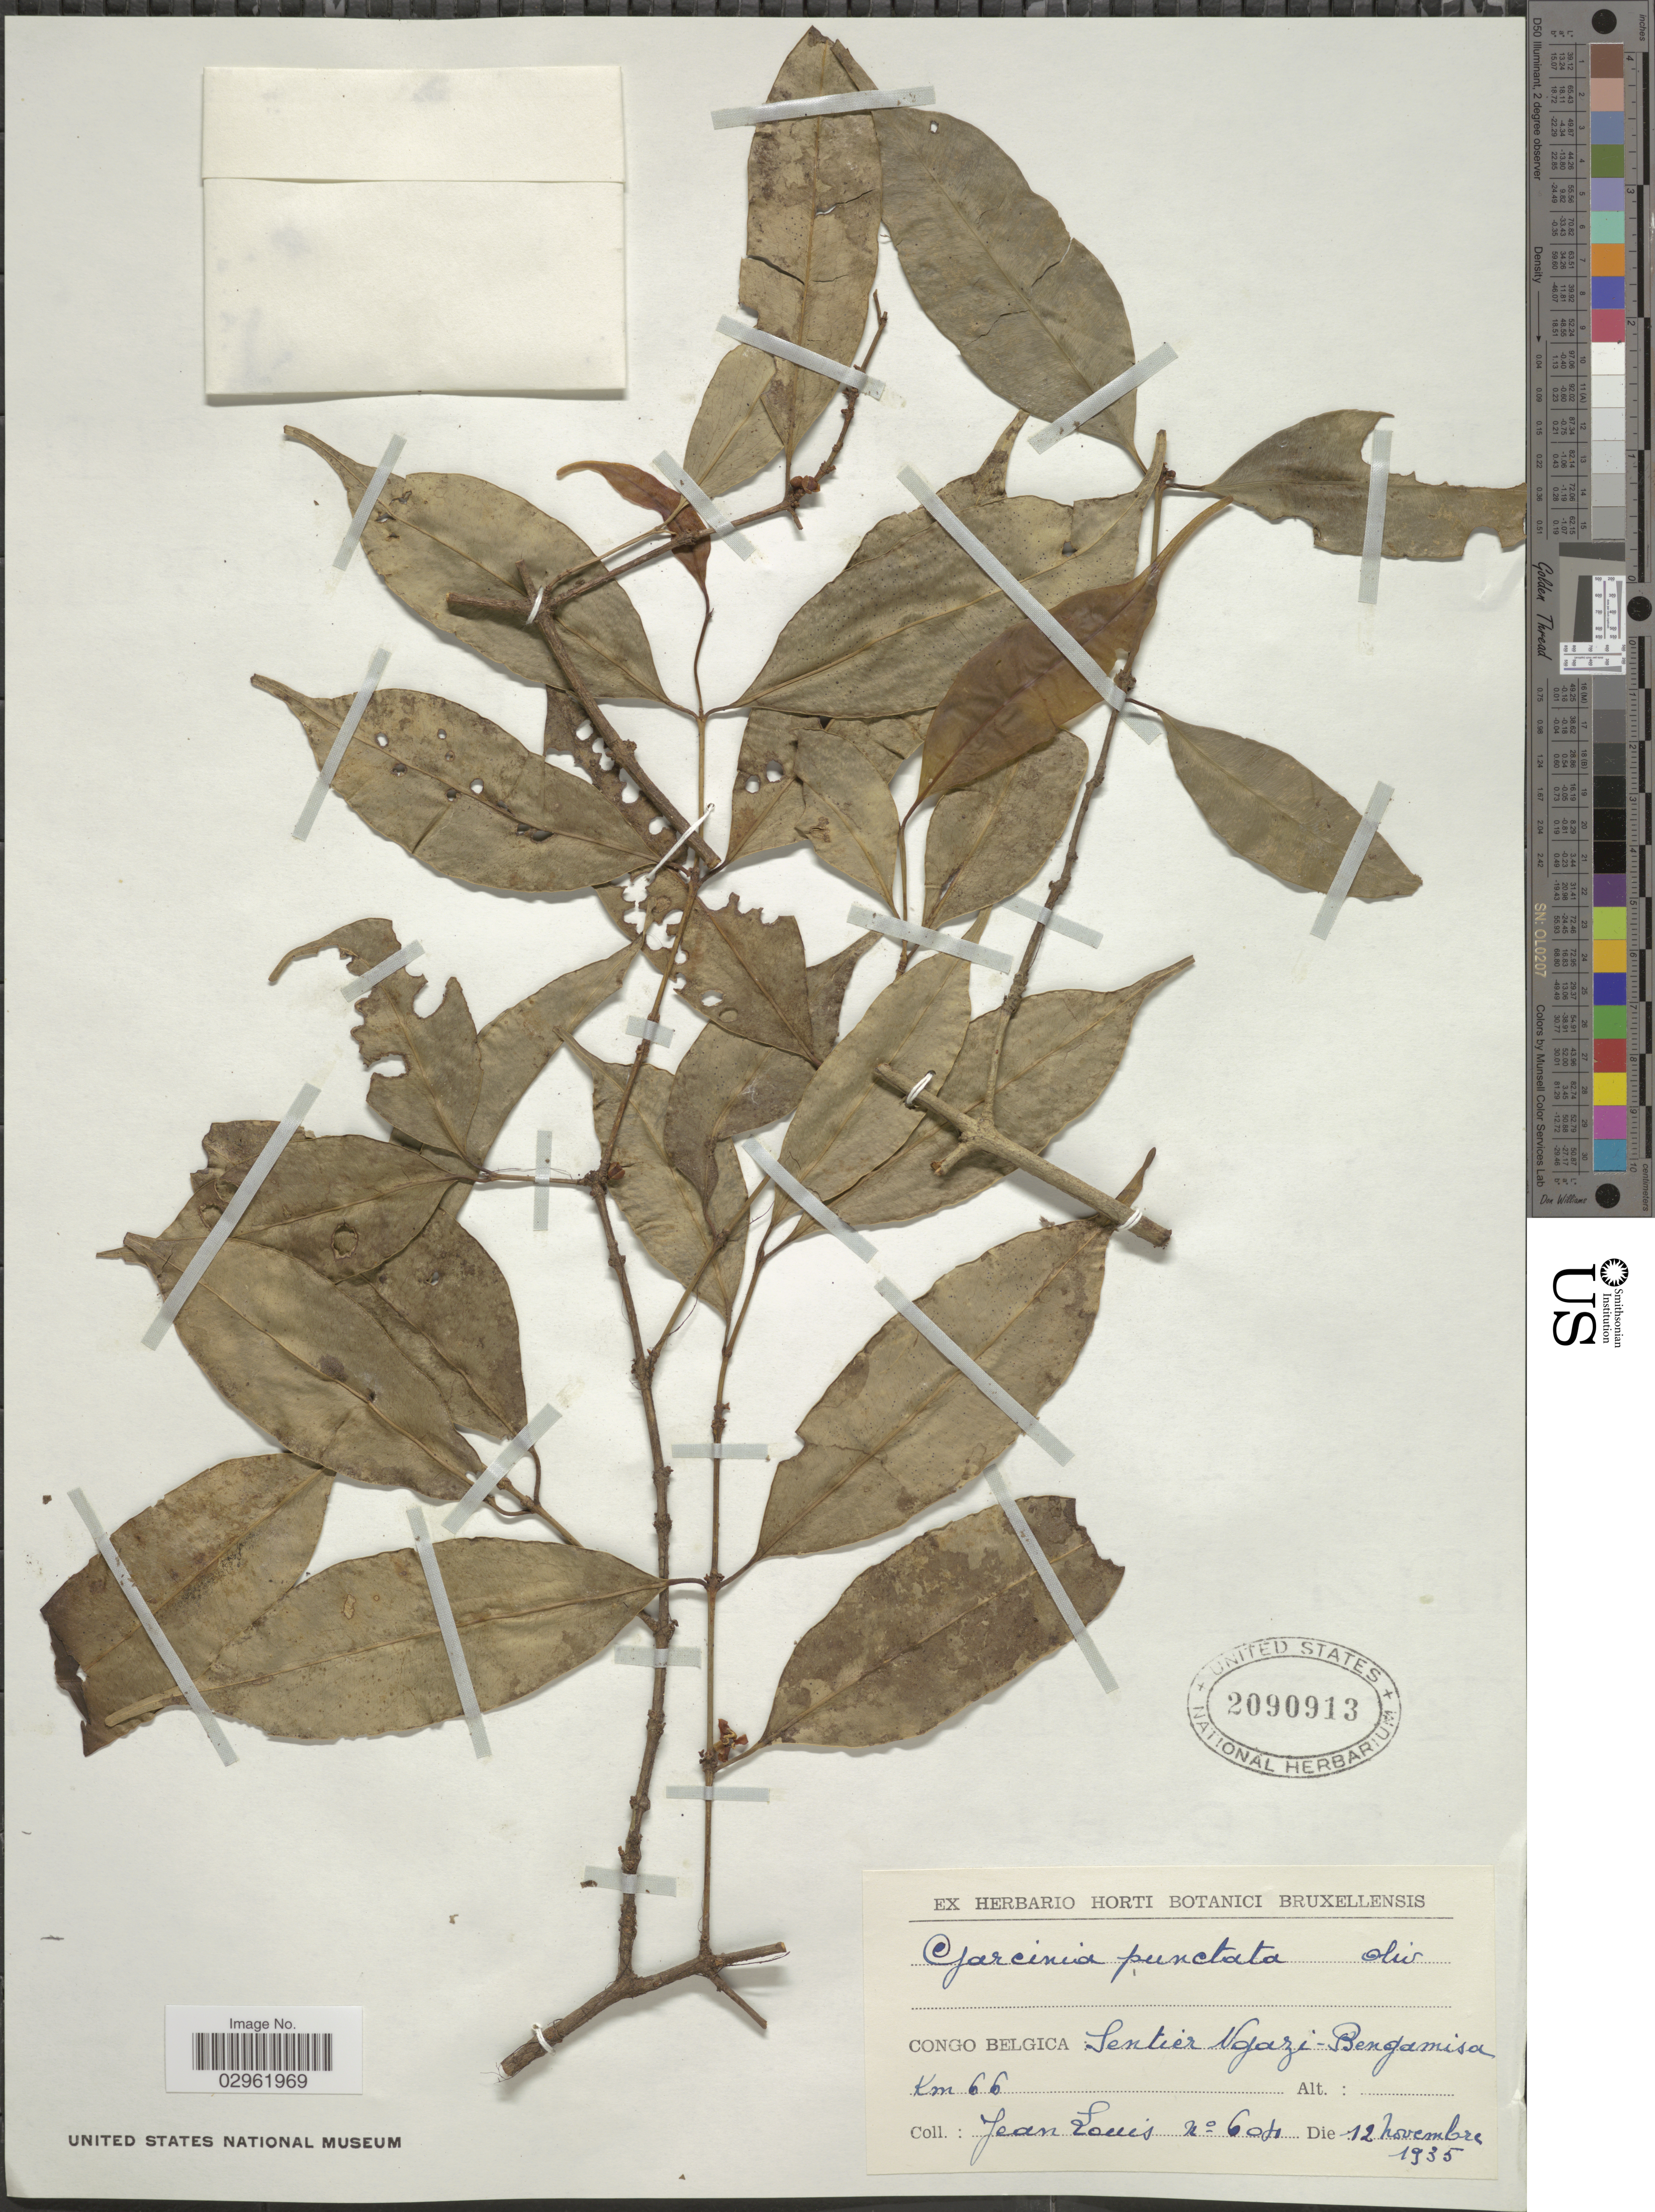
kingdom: Plantae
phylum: Tracheophyta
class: Magnoliopsida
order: Malpighiales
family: Clusiaceae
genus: Garcinia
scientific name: Garcinia punctata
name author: Oliv.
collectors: J. Louis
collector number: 604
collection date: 1935-11-12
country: Congo, Democratic Republic of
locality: Congo Belgica: Sentier Ngazi - Bengamisa Km 66.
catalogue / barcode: US 2090913